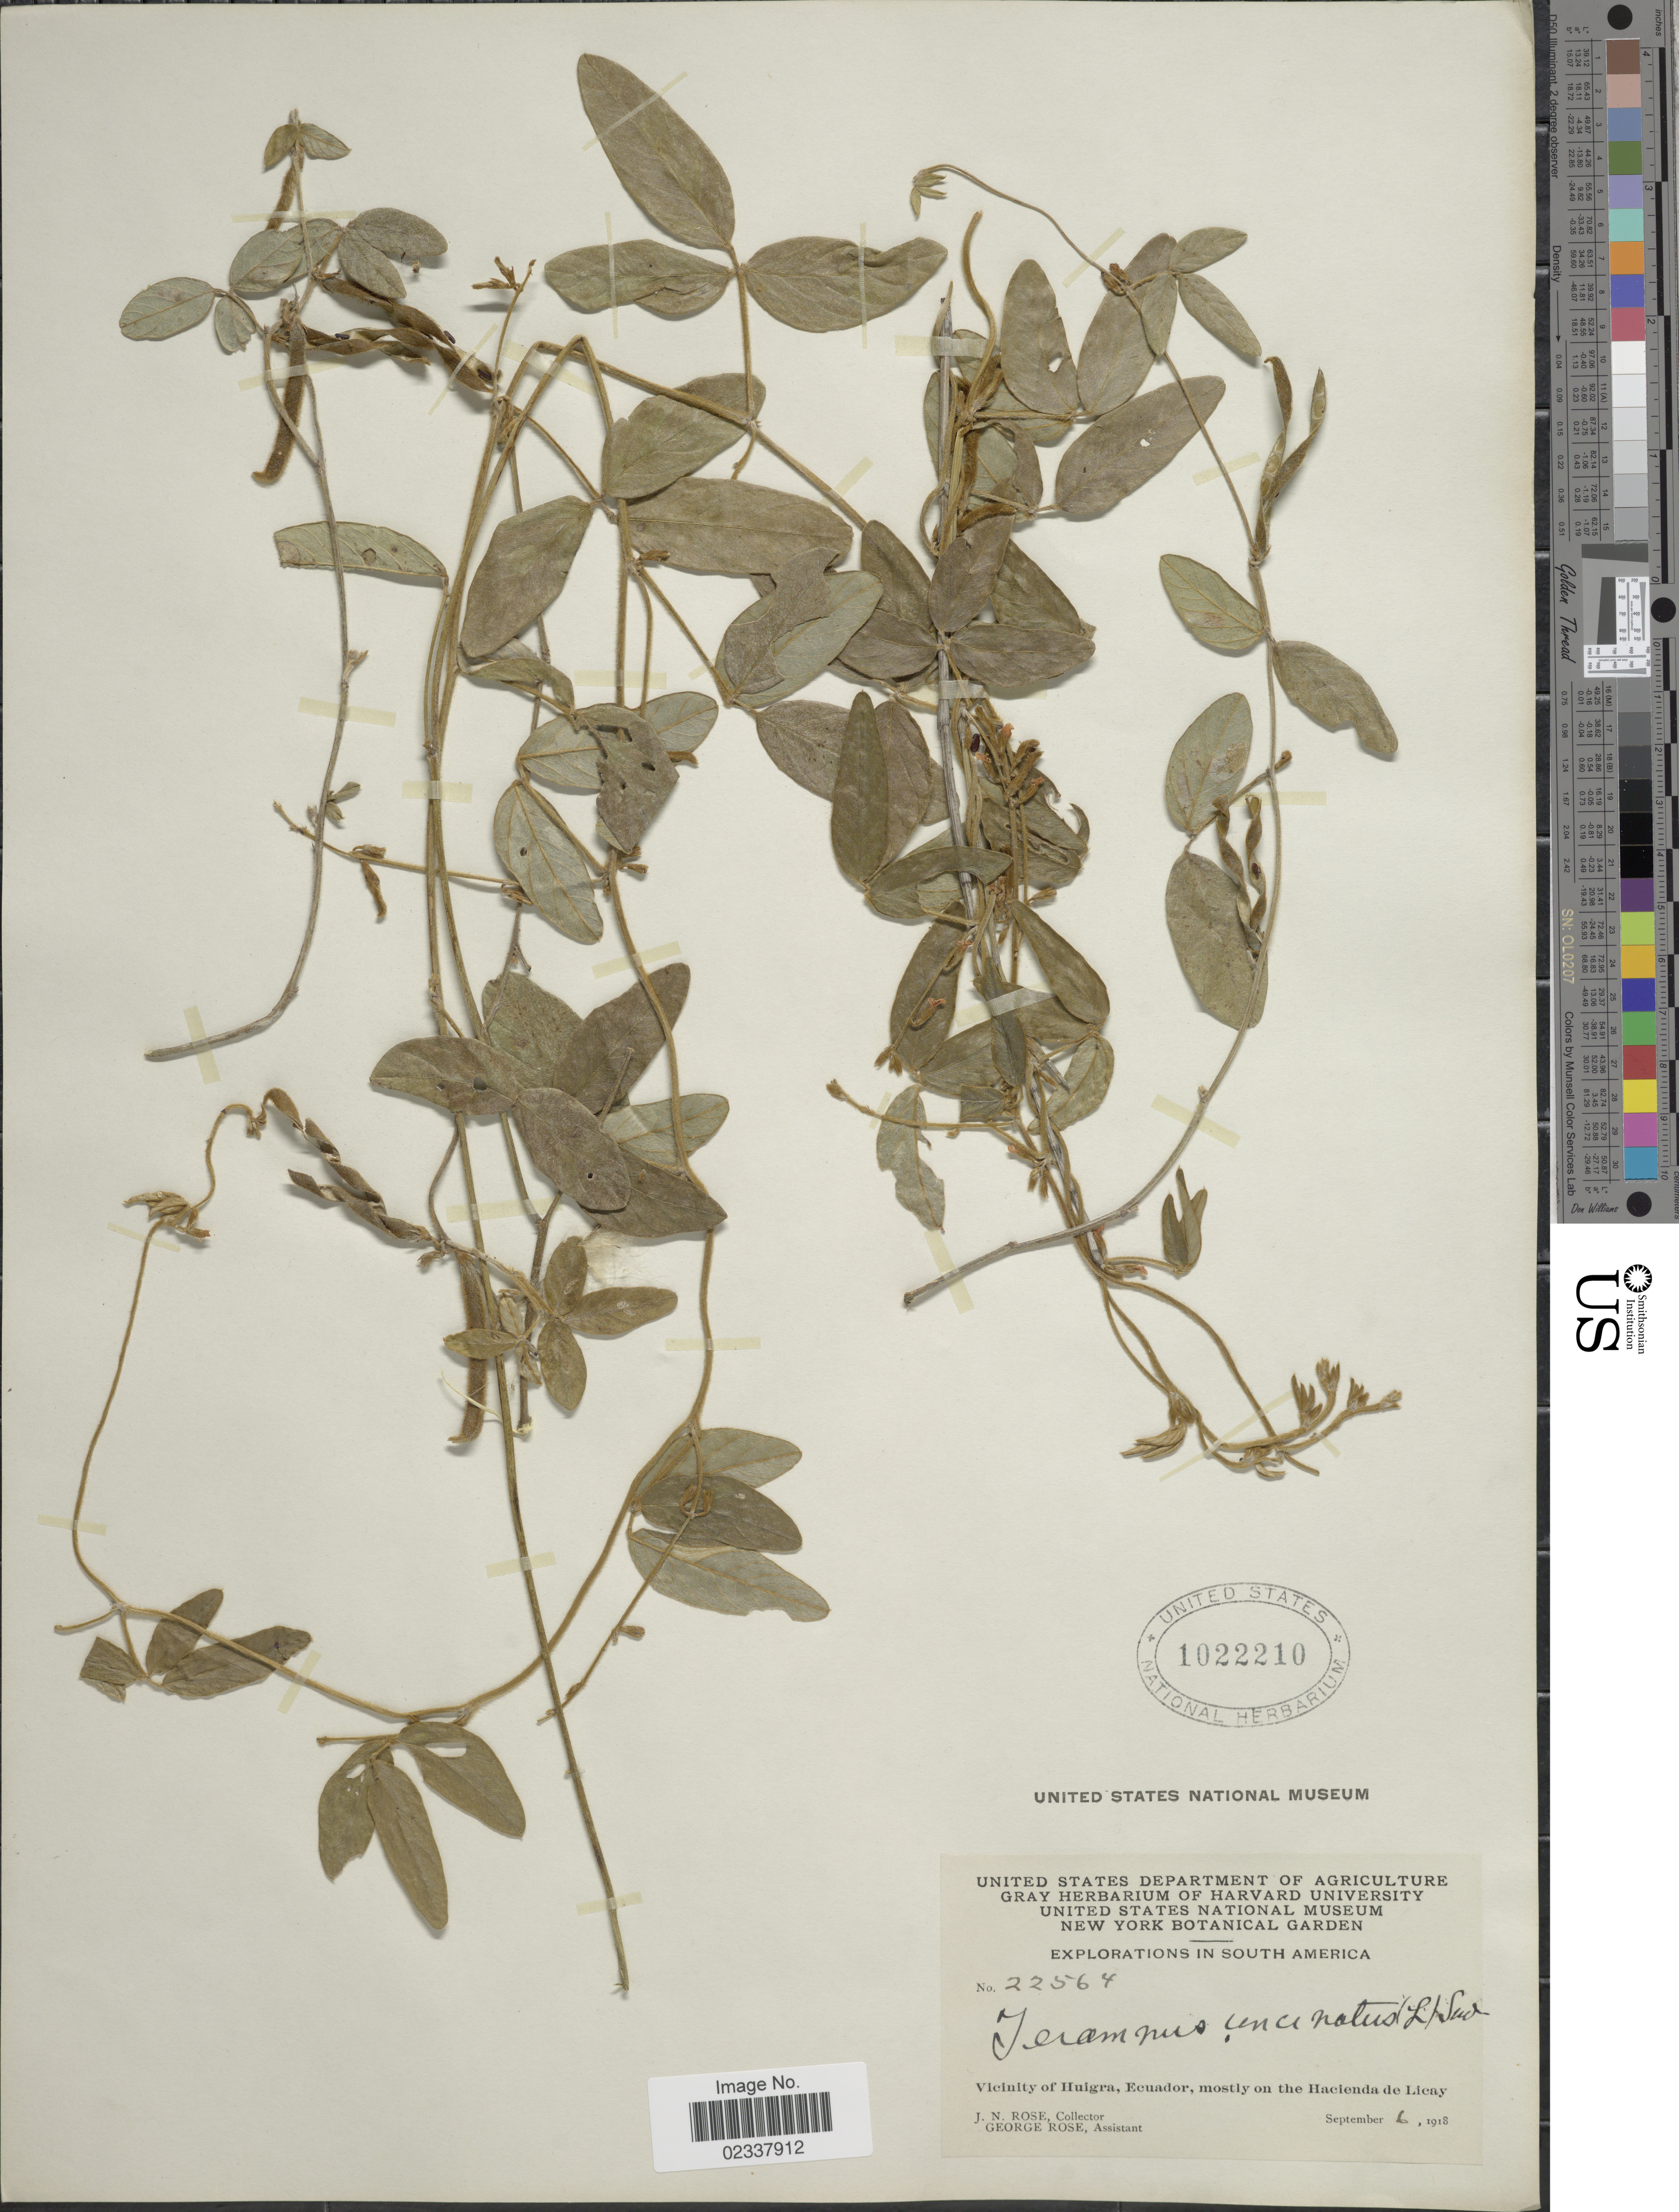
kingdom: Plantae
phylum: Tracheophyta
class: Magnoliopsida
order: Fabales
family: Fabaceae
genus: Teramnus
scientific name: Teramnus uncinatus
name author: (L.) Sw.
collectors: J. N. Rose & G. Rose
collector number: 22564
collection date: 1918-09-06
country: Ecuador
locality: Vicinity of Huigra, mostly on the Hacienda de Licay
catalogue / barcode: US 1022210